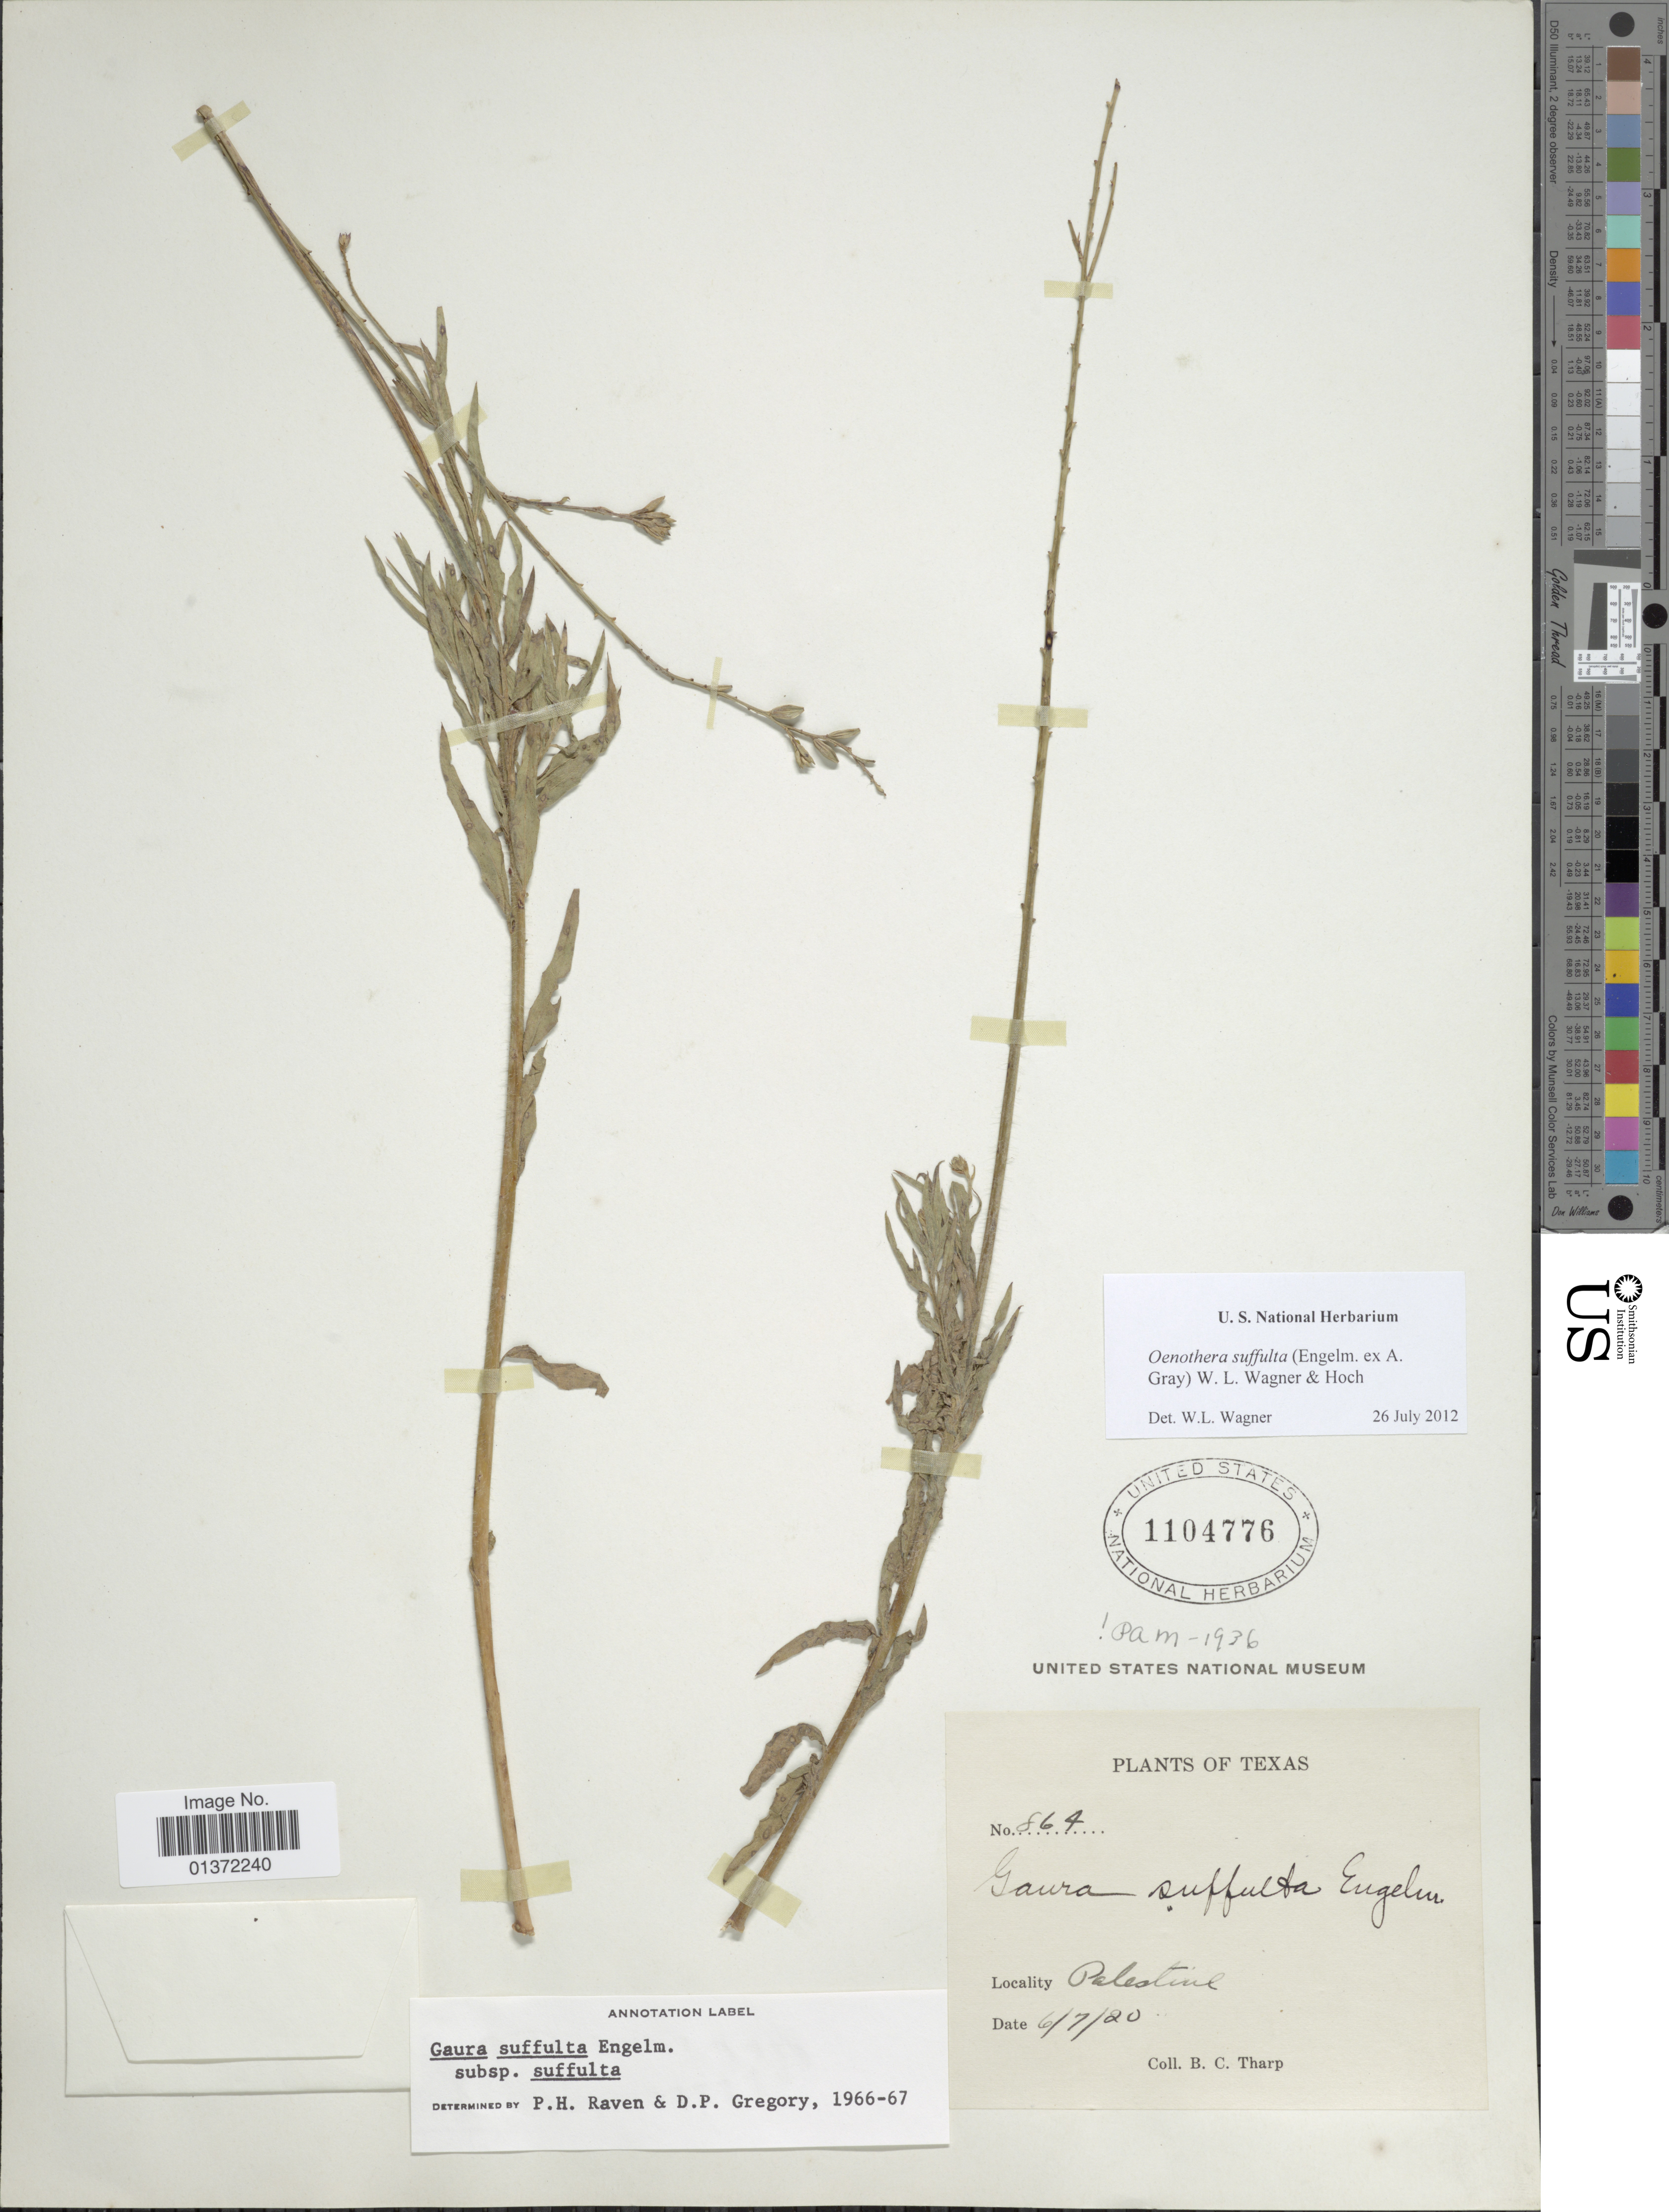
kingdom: Plantae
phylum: Tracheophyta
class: Magnoliopsida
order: Myrtales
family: Onagraceae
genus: Oenothera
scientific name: Oenothera suffulta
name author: (Engelm. ex A. Gray) W.L. Wagner & Hoch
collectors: B. C. Tharp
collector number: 86A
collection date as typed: Transcribed d/m/y: 6/7/20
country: United States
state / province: Texas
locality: Palestine.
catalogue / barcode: US 1104776